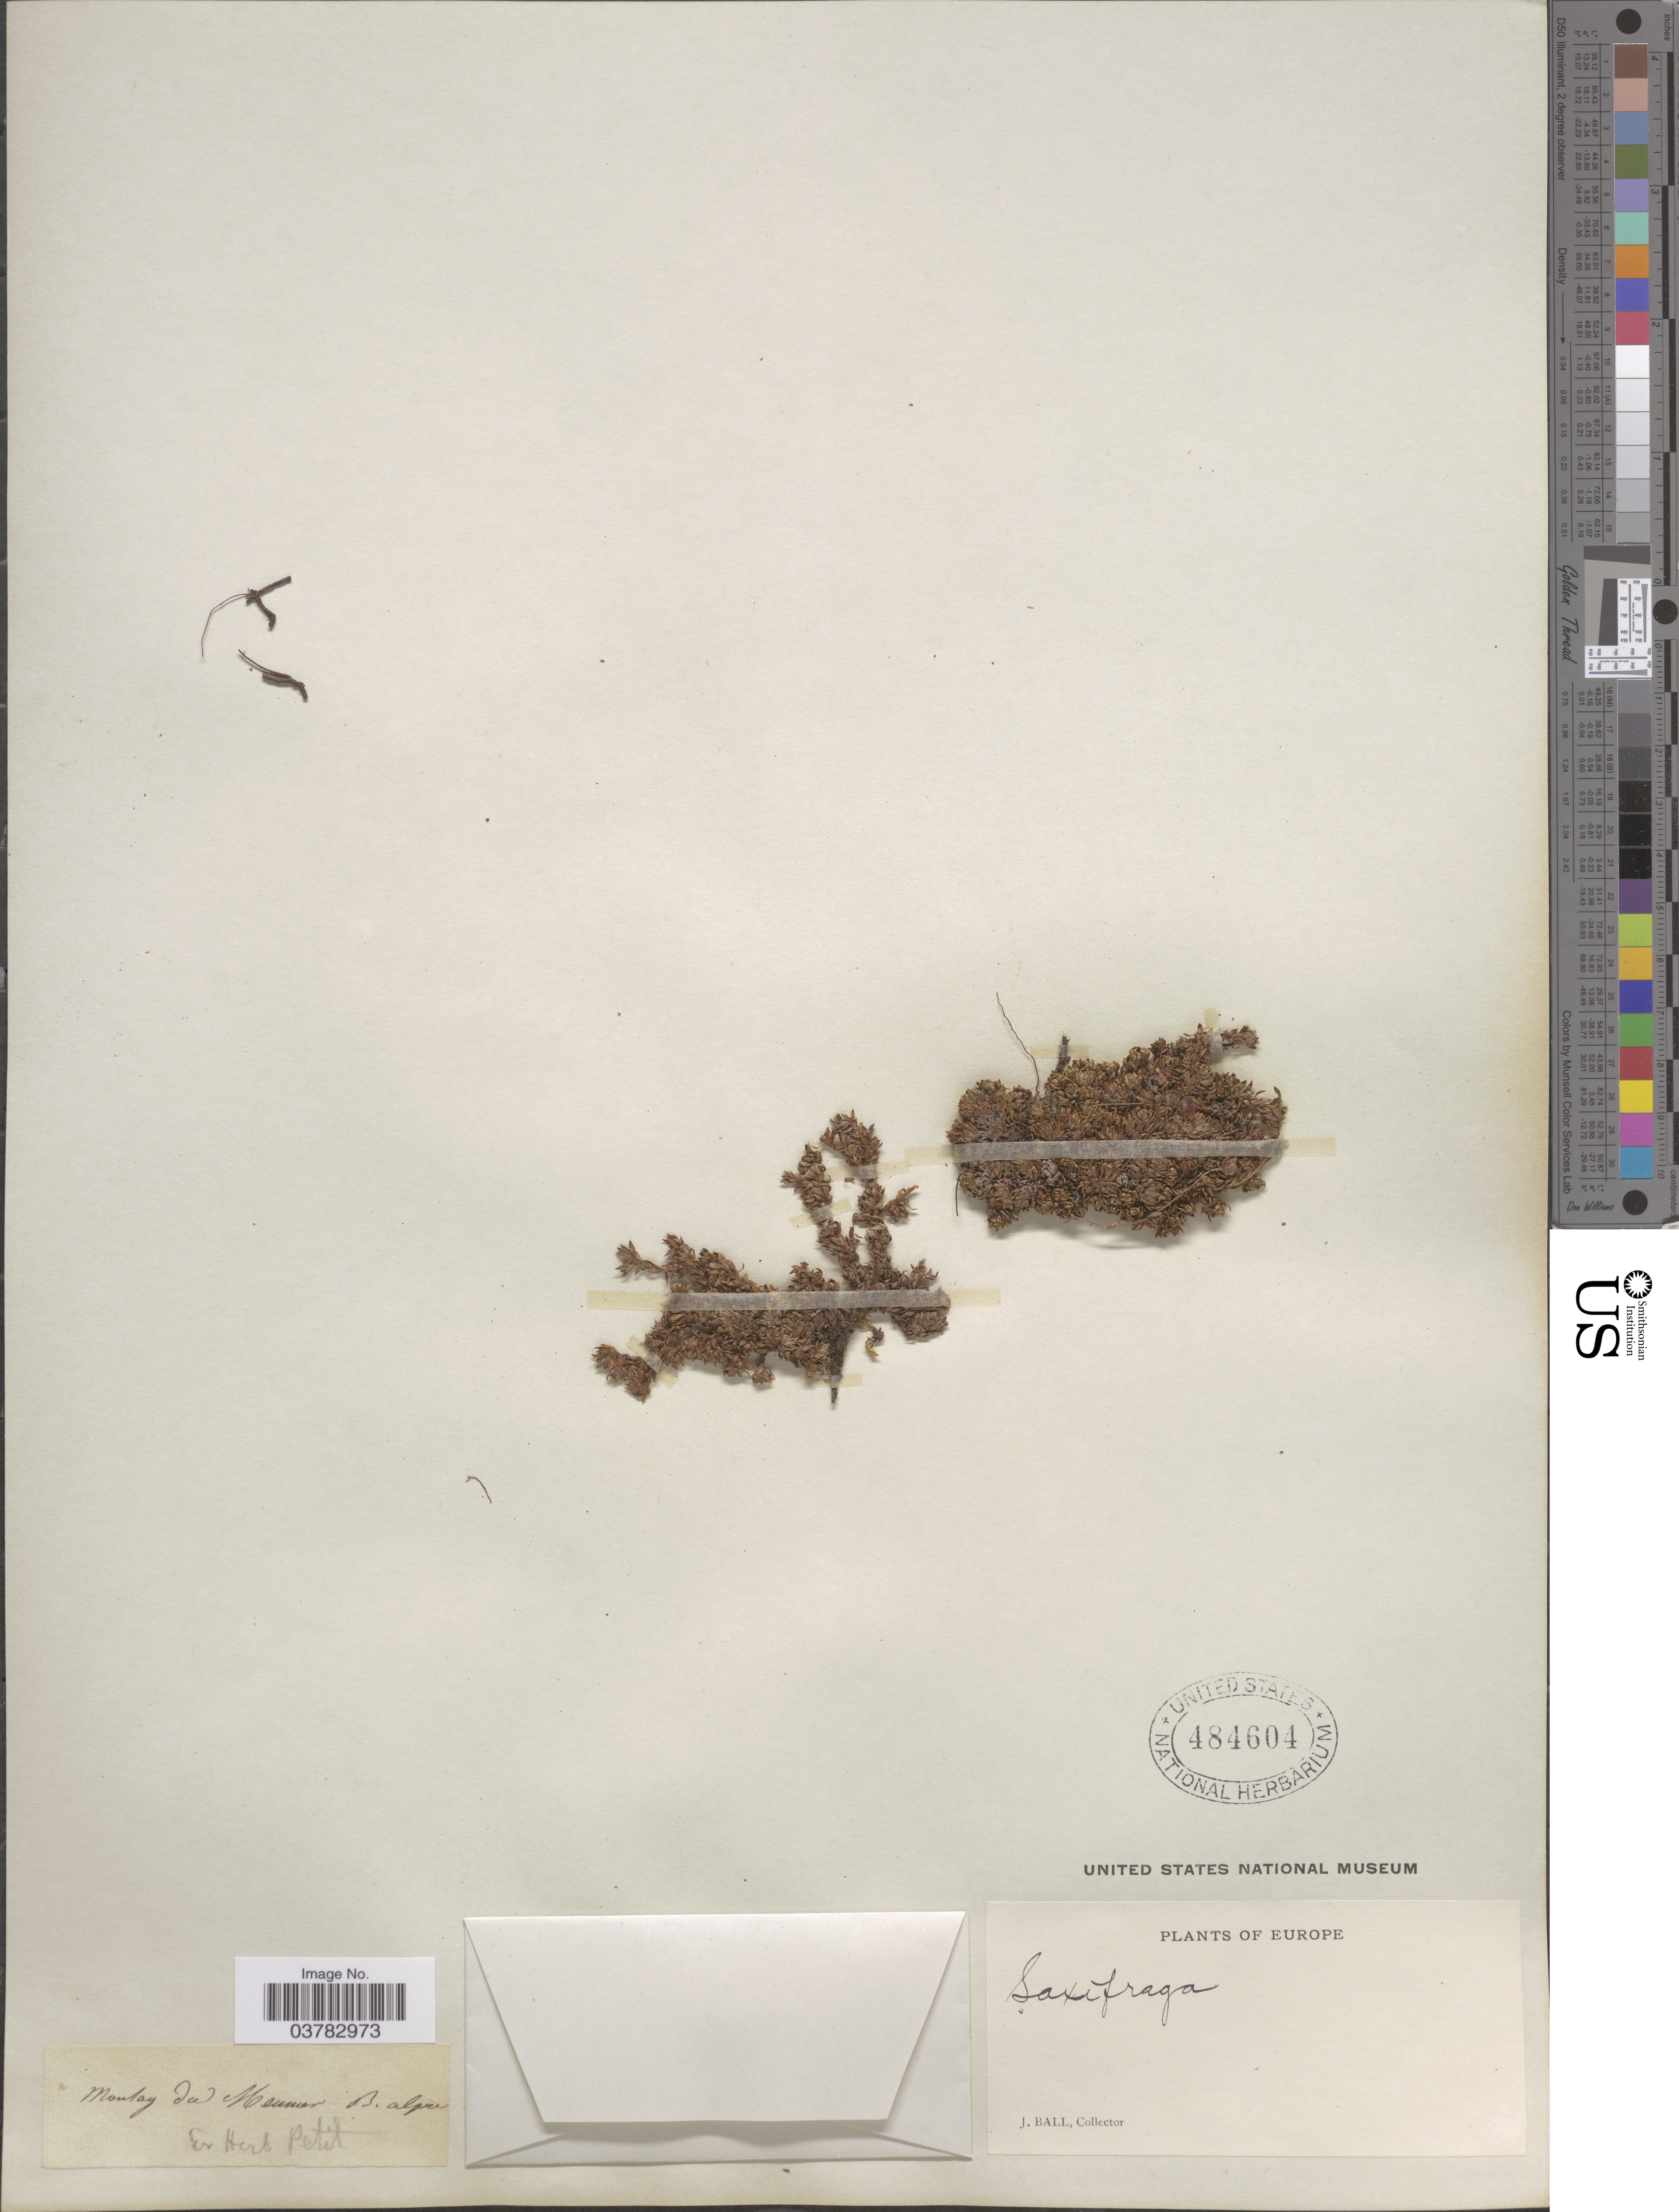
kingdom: Plantae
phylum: Tracheophyta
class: Magnoliopsida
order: Saxifragales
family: Saxifragaceae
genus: Saxifraga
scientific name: Saxifraga sp.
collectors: J. Ball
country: France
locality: Europe. Montay du Heumer [interpreted] B. alpes.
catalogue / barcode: US 484604